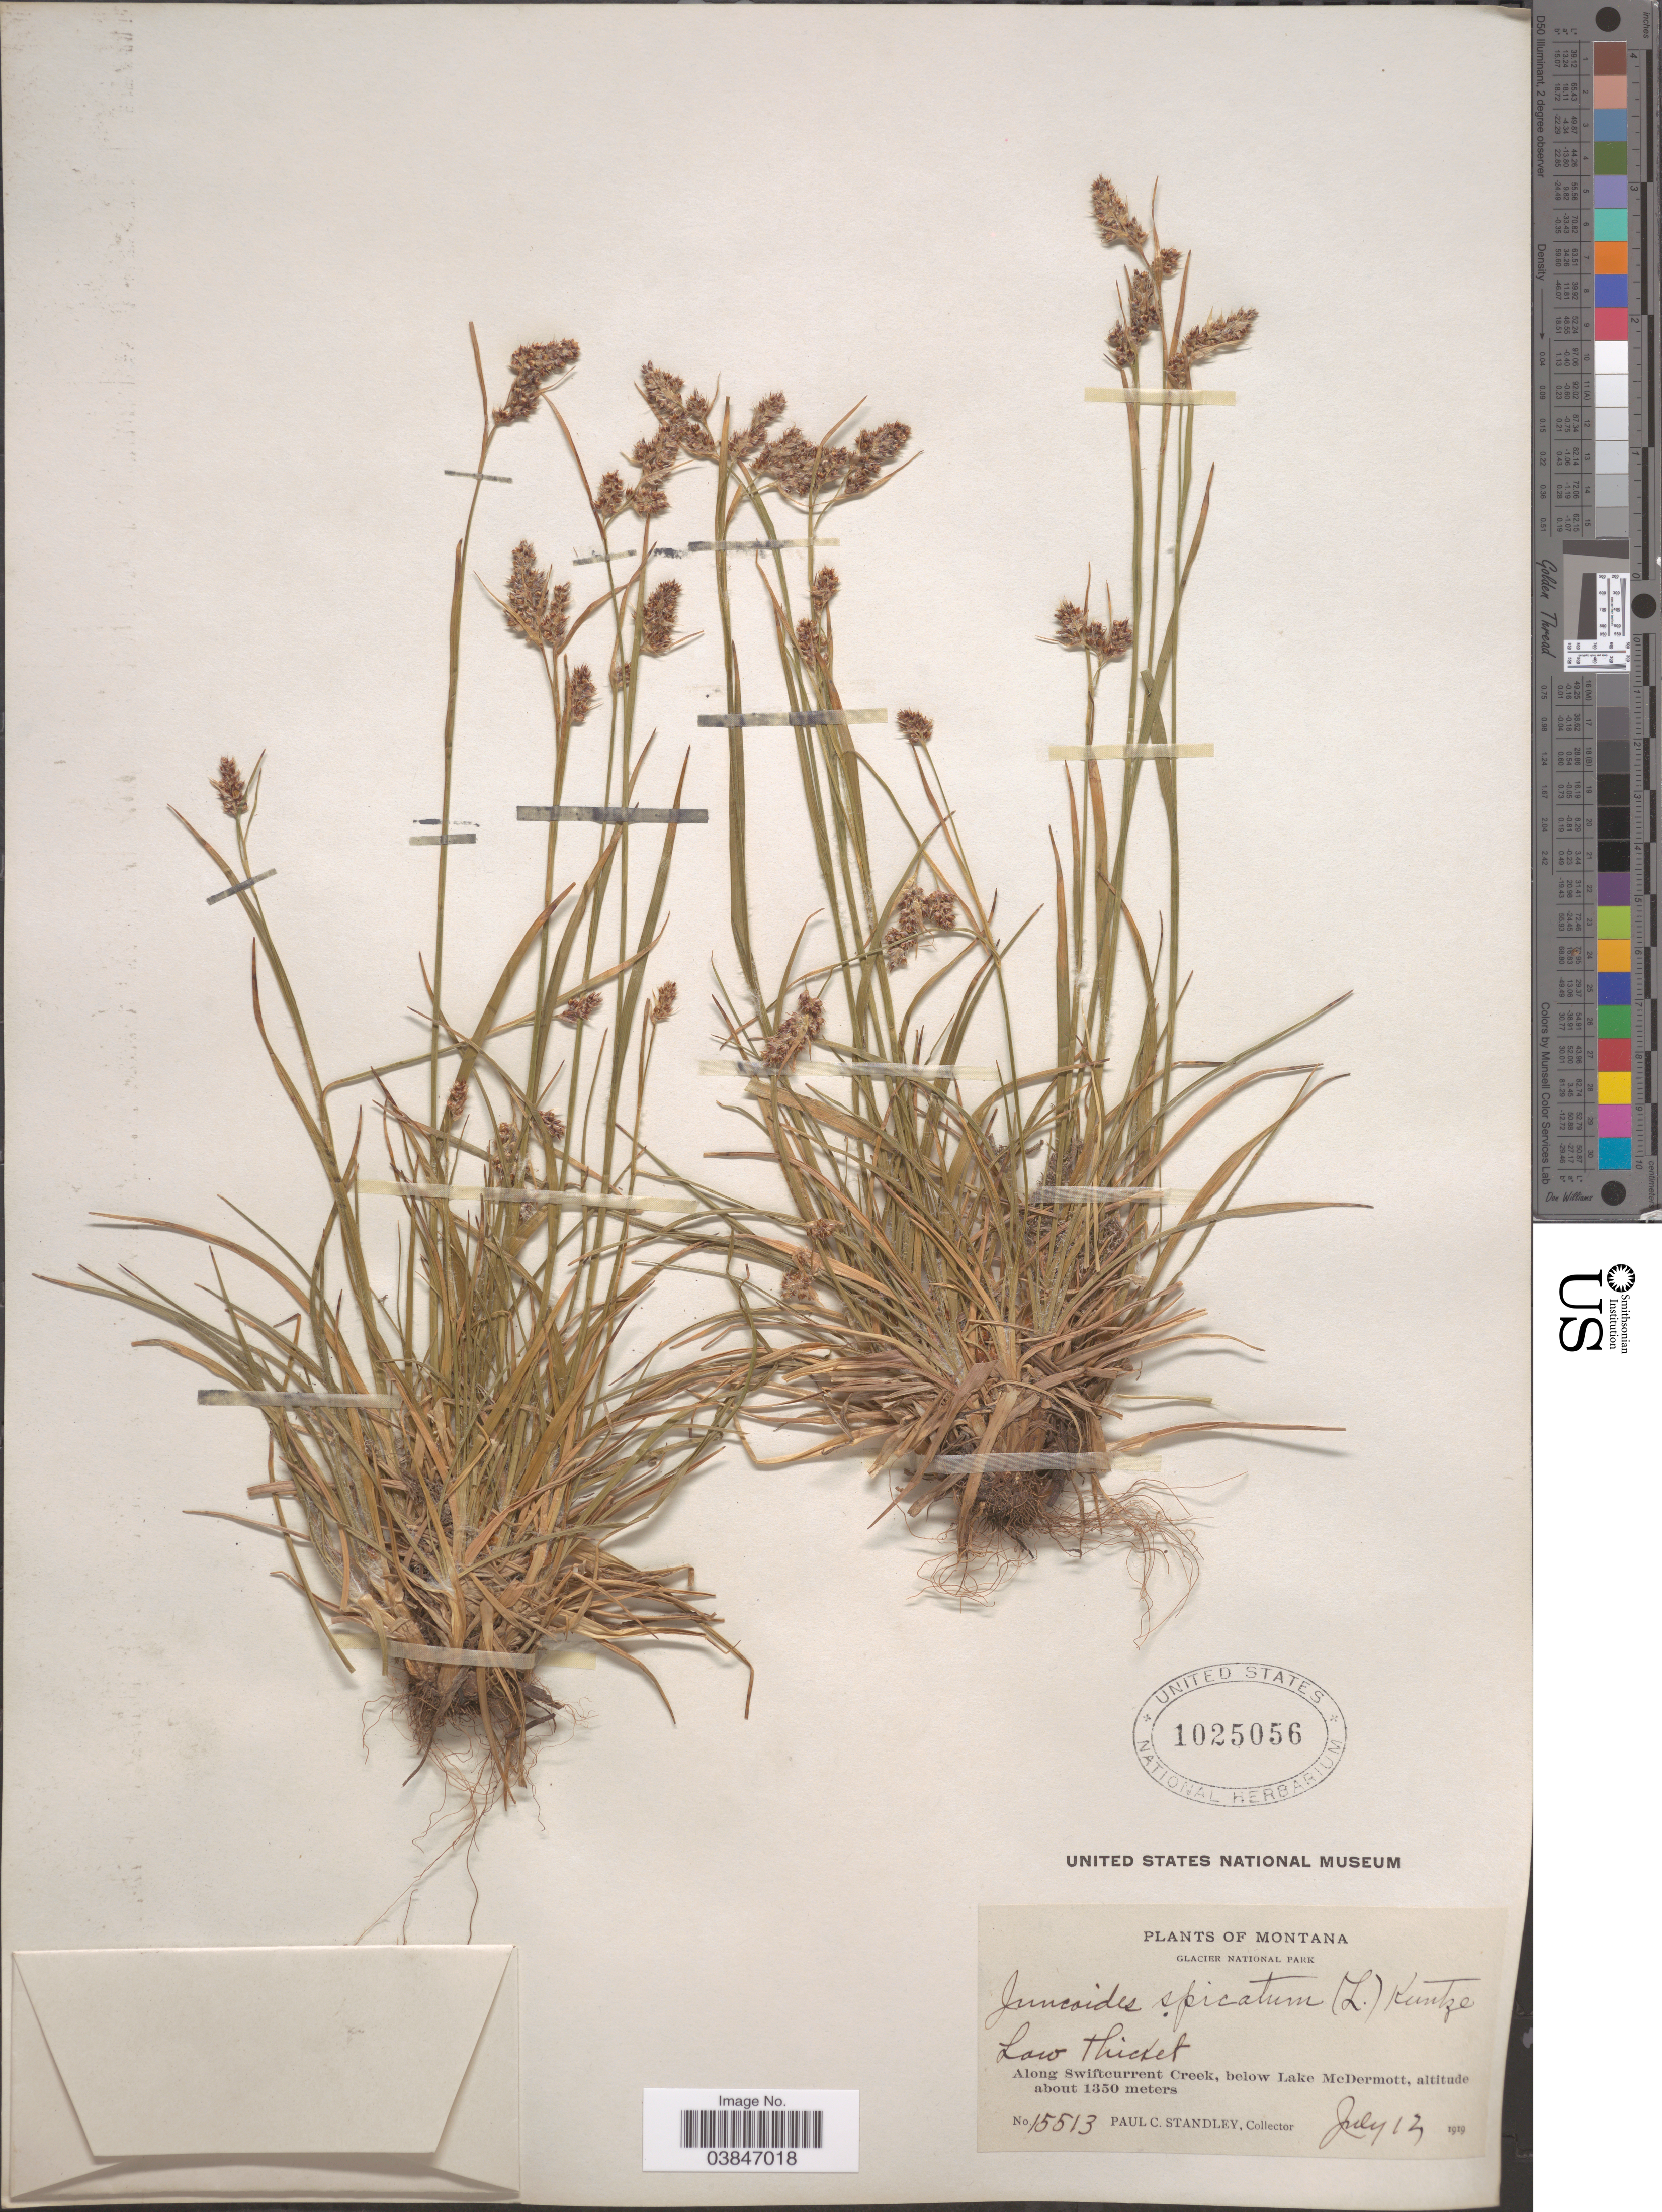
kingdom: Plantae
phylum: Tracheophyta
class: Liliopsida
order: Poales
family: Juncaceae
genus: Luzula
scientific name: Luzula spicata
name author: (L.) DC.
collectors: P. C. Standley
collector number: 15513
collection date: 1919-07-12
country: United States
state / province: Montana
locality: Glacier National Park. Along Swiftcurrent Creek, below Lake McDermott.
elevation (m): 1350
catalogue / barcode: US 1025056